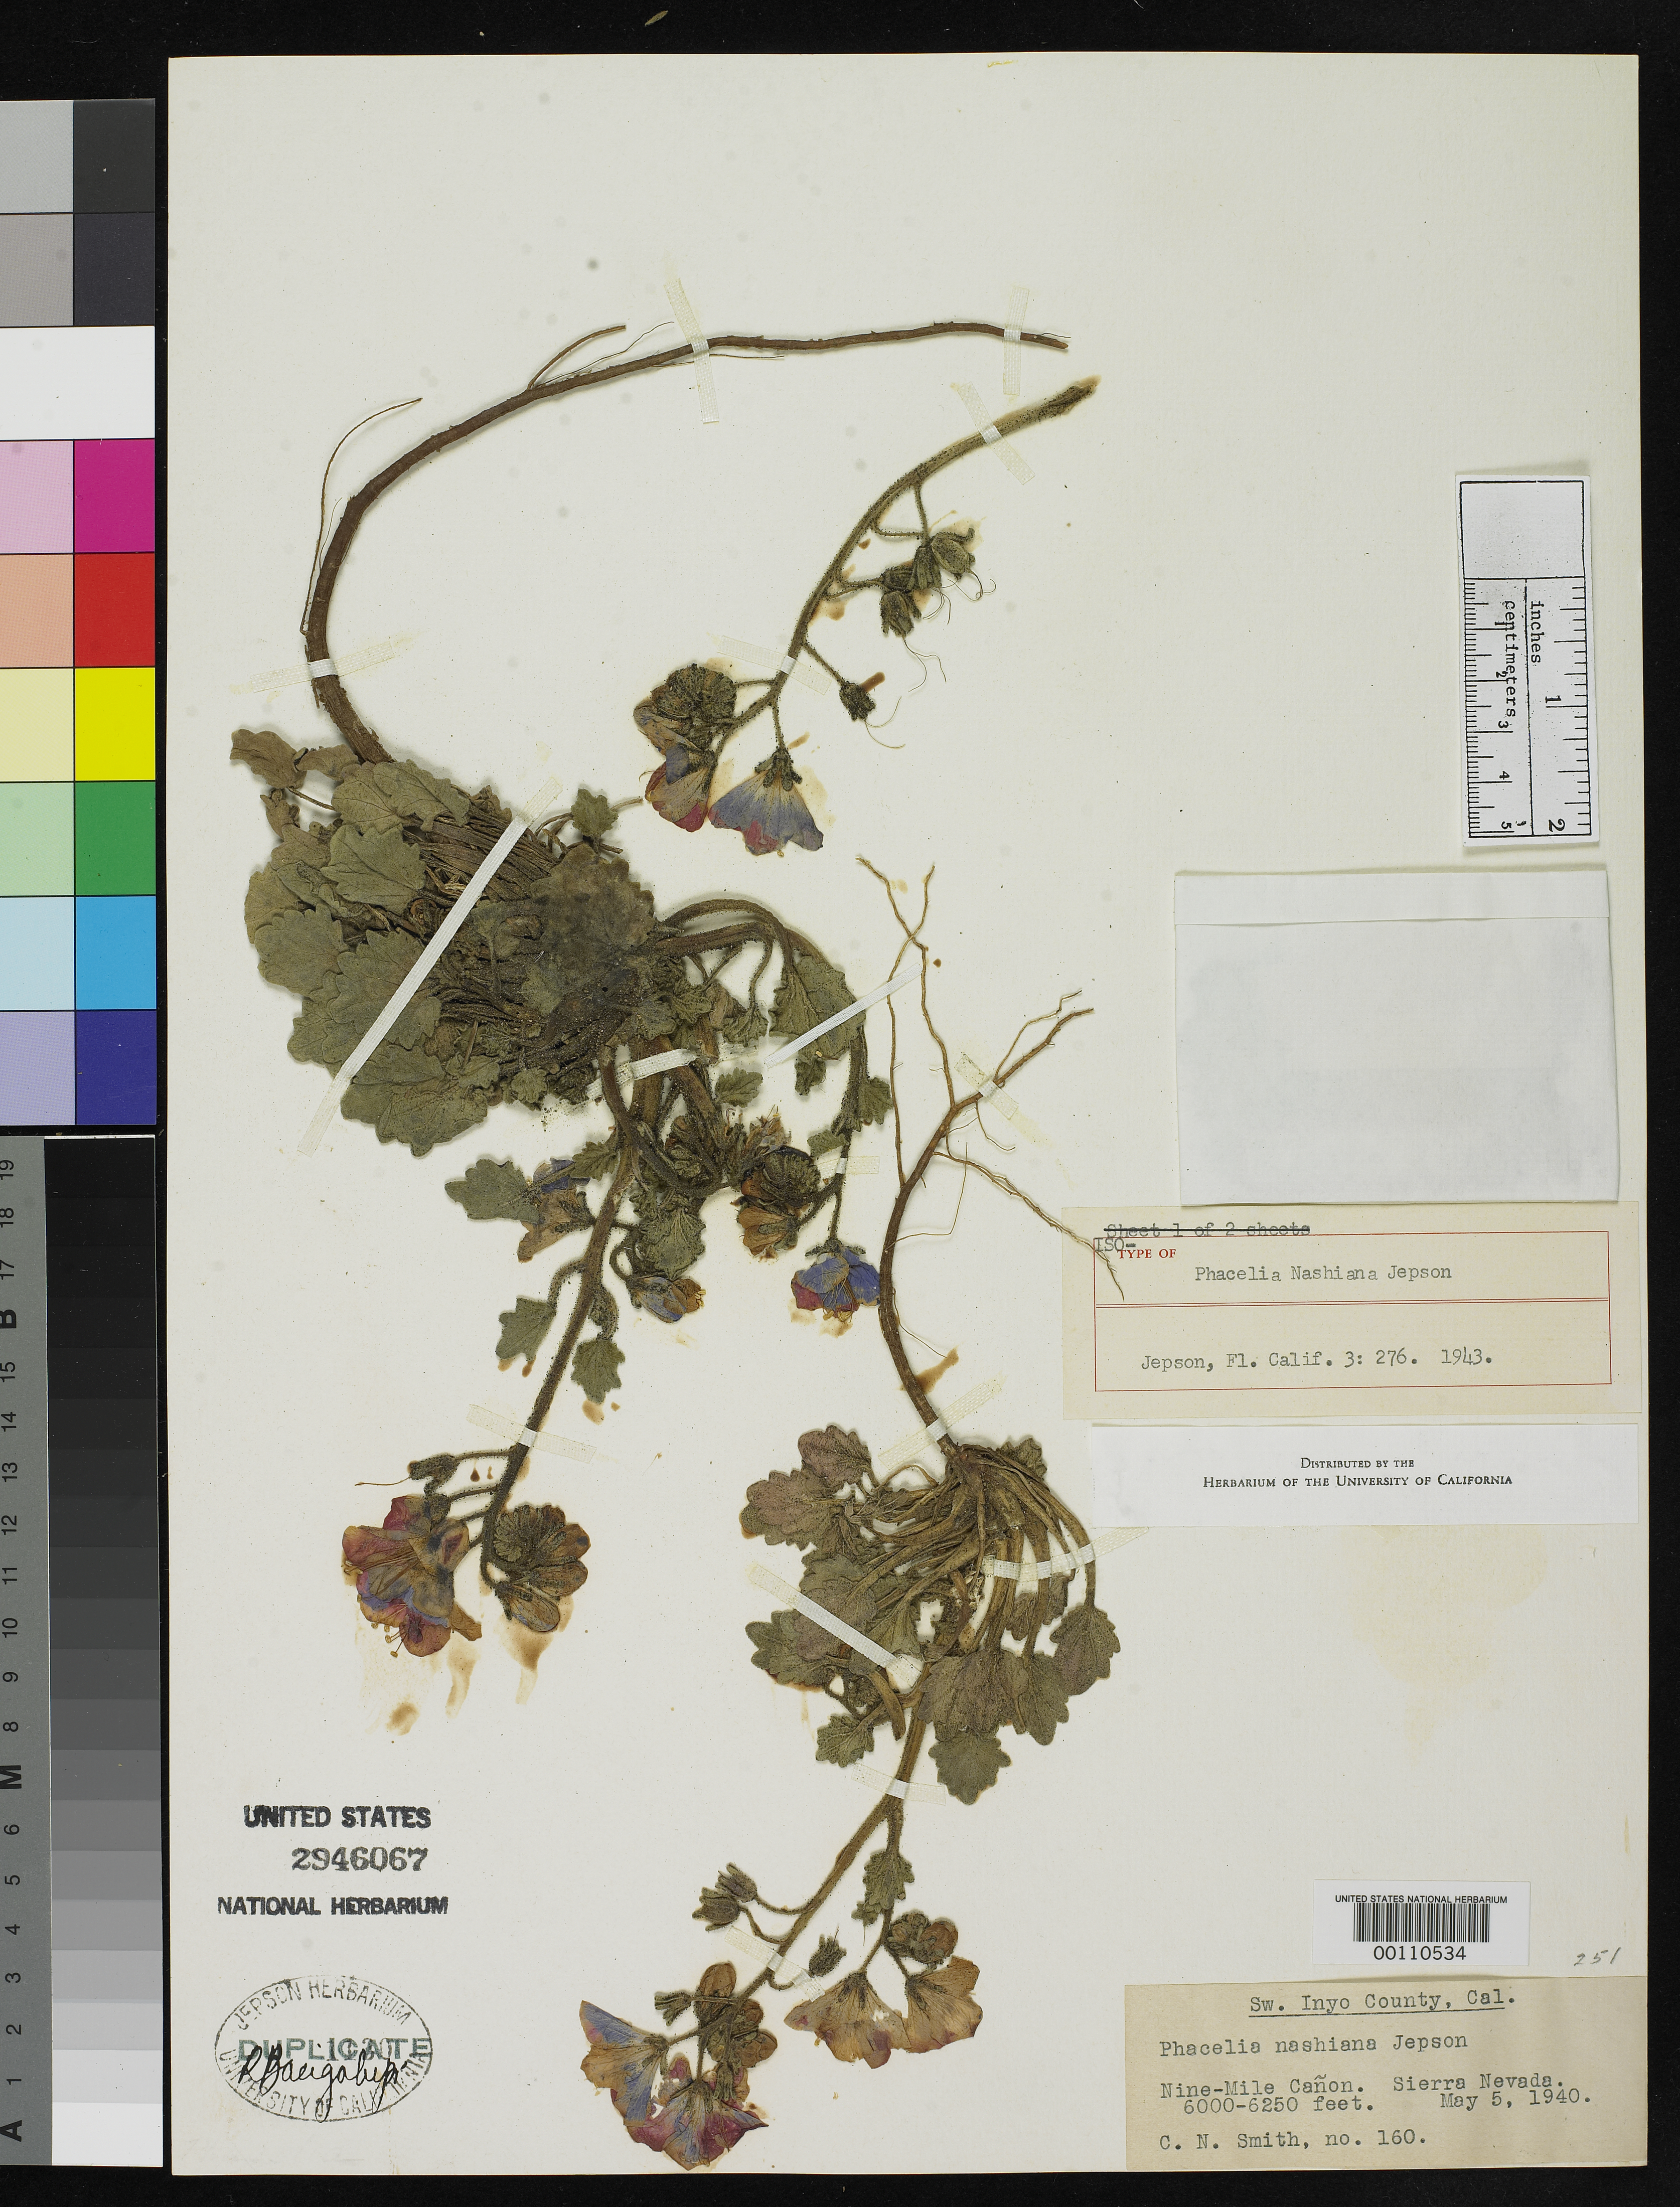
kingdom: Plantae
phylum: Tracheophyta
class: Magnoliopsida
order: Boraginales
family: Hydrophyllaceae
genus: Phacelia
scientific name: Phacelia nashiana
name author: Jeps.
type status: Isotype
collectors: C. N. Smith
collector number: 160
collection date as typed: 05 May 1940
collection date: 1940-05-05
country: United States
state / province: California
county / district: Inyo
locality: Sierra Nevada, Nine-Mile Canyon.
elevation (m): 1829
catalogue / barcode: US 2946067